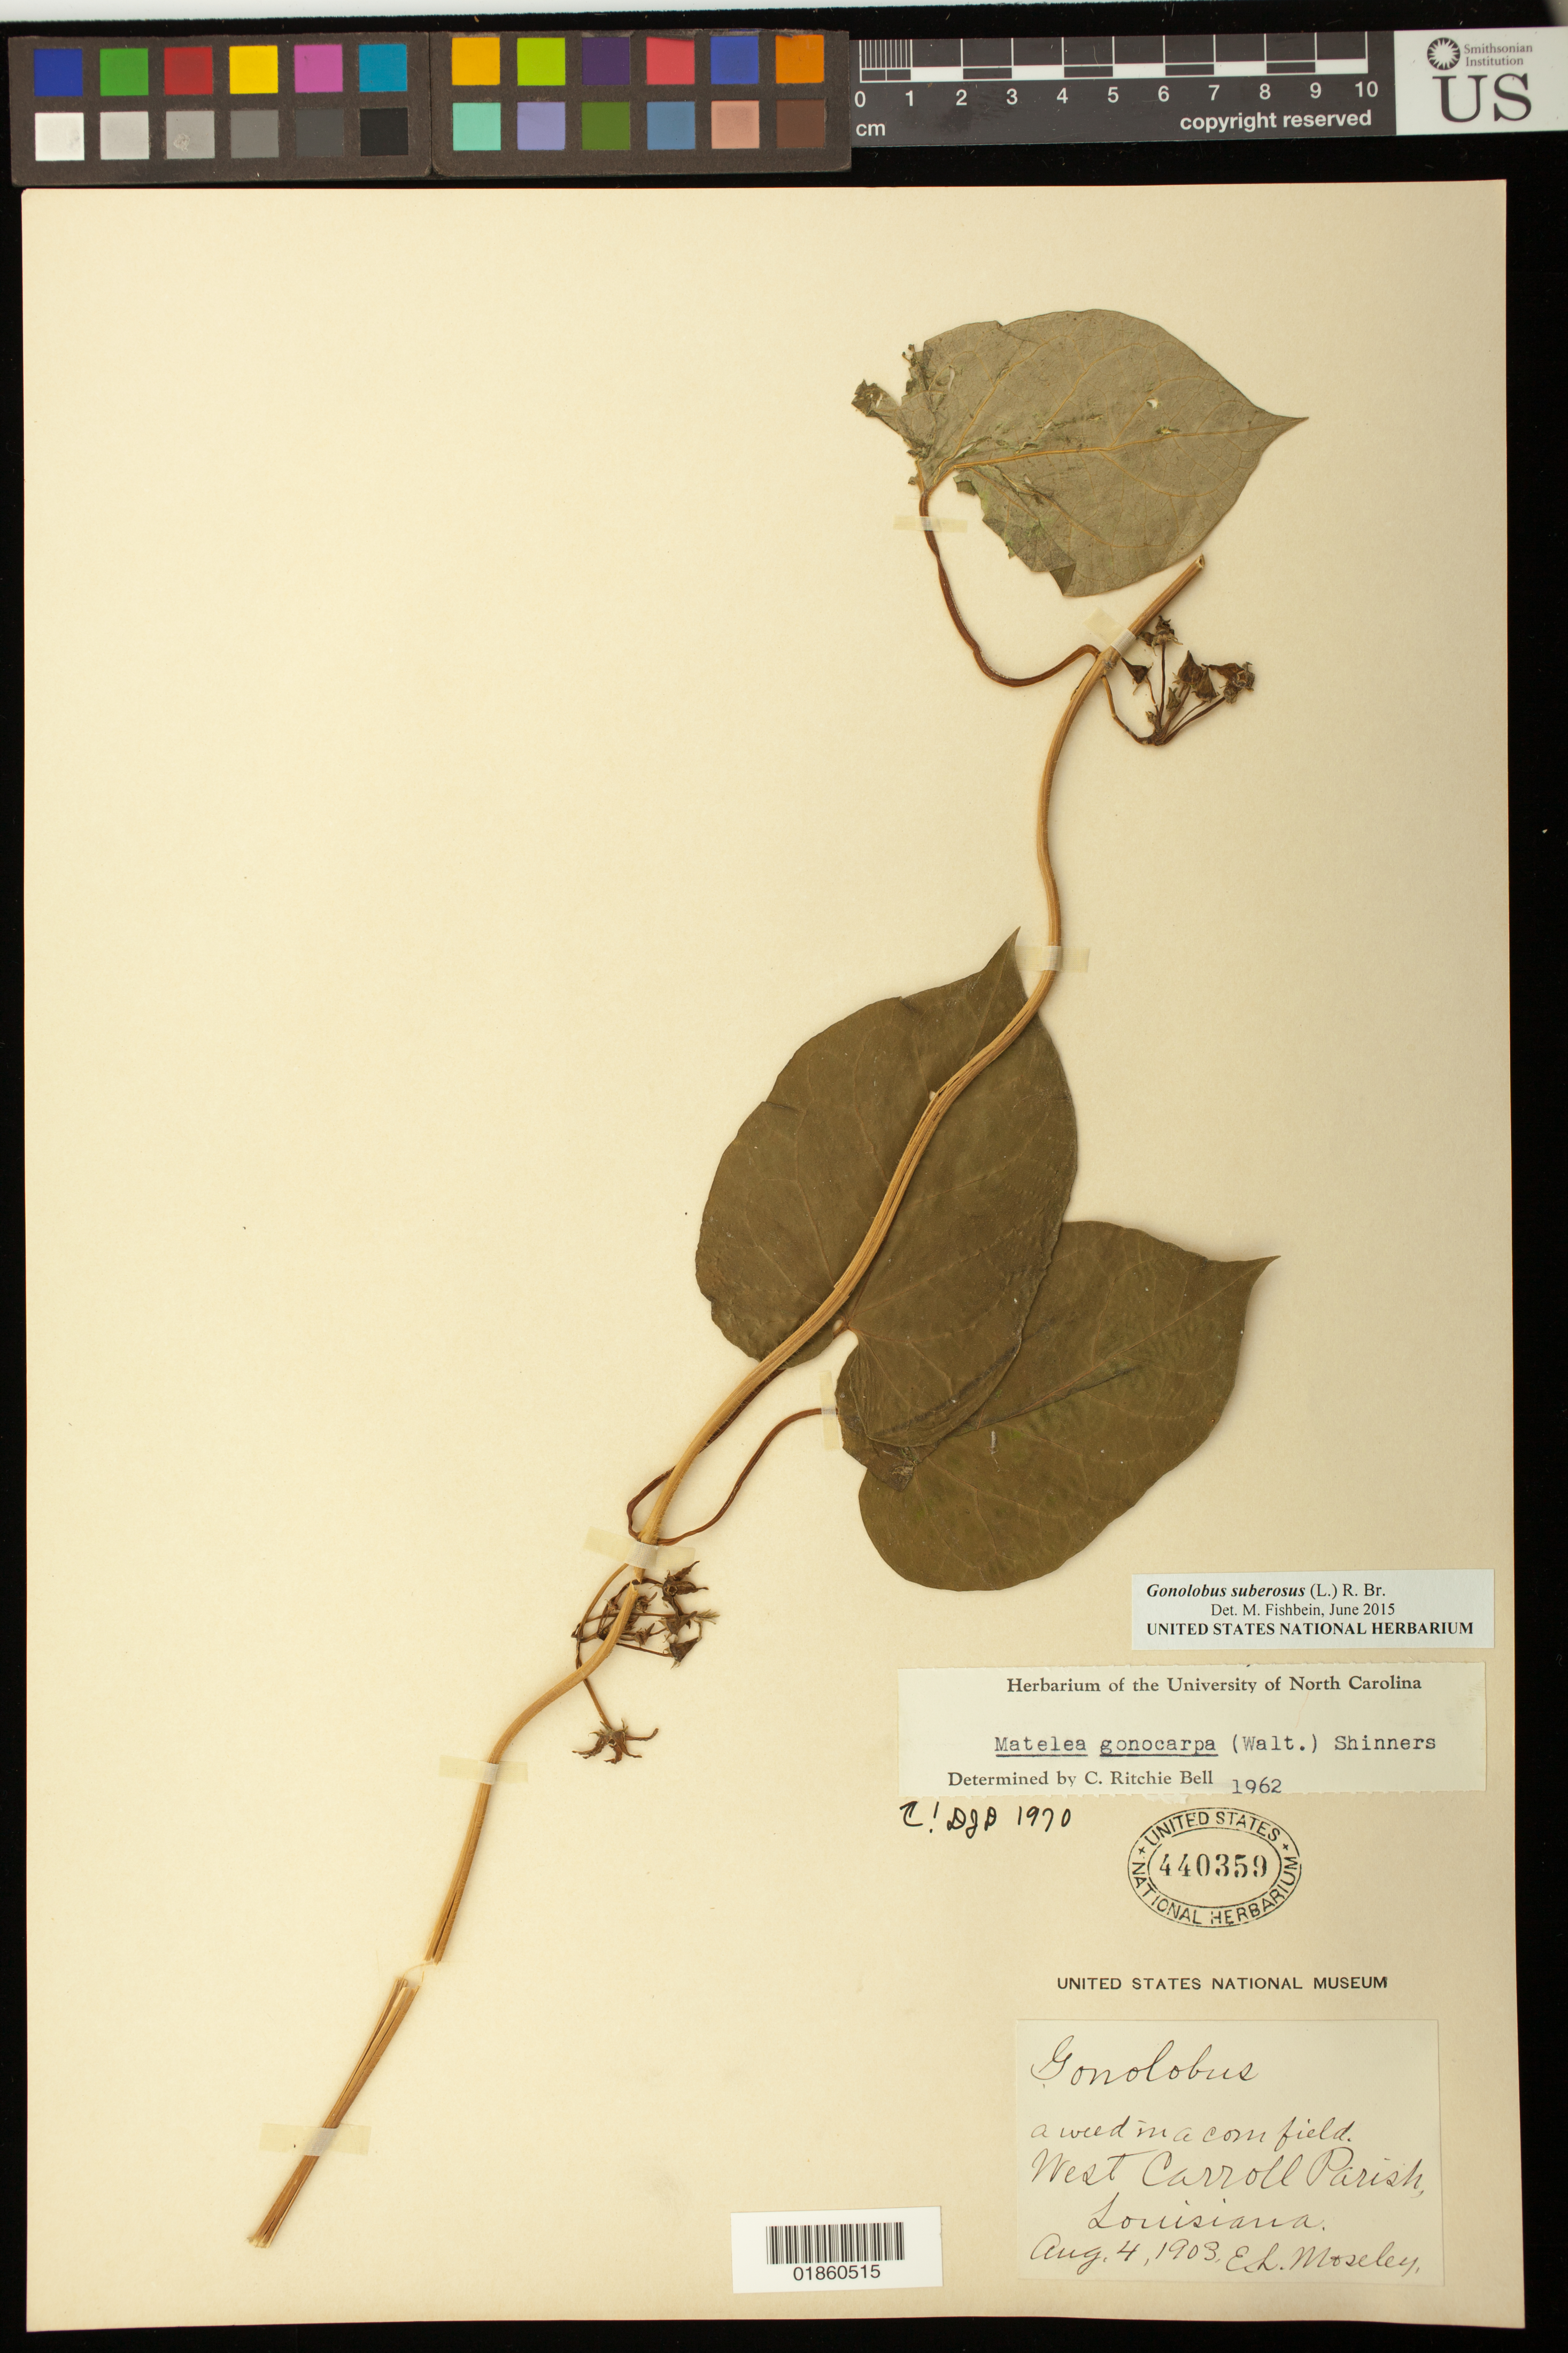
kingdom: Plantae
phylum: Tracheophyta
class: Magnoliopsida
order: Gentianales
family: Apocynaceae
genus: Gonolobus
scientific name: Gonolobus suberosus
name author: (L.) R. Br.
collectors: E. Moseley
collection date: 1903-08-04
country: United States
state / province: Louisiana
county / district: West Carroll Parish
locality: West Carroll Parish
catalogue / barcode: US 440359